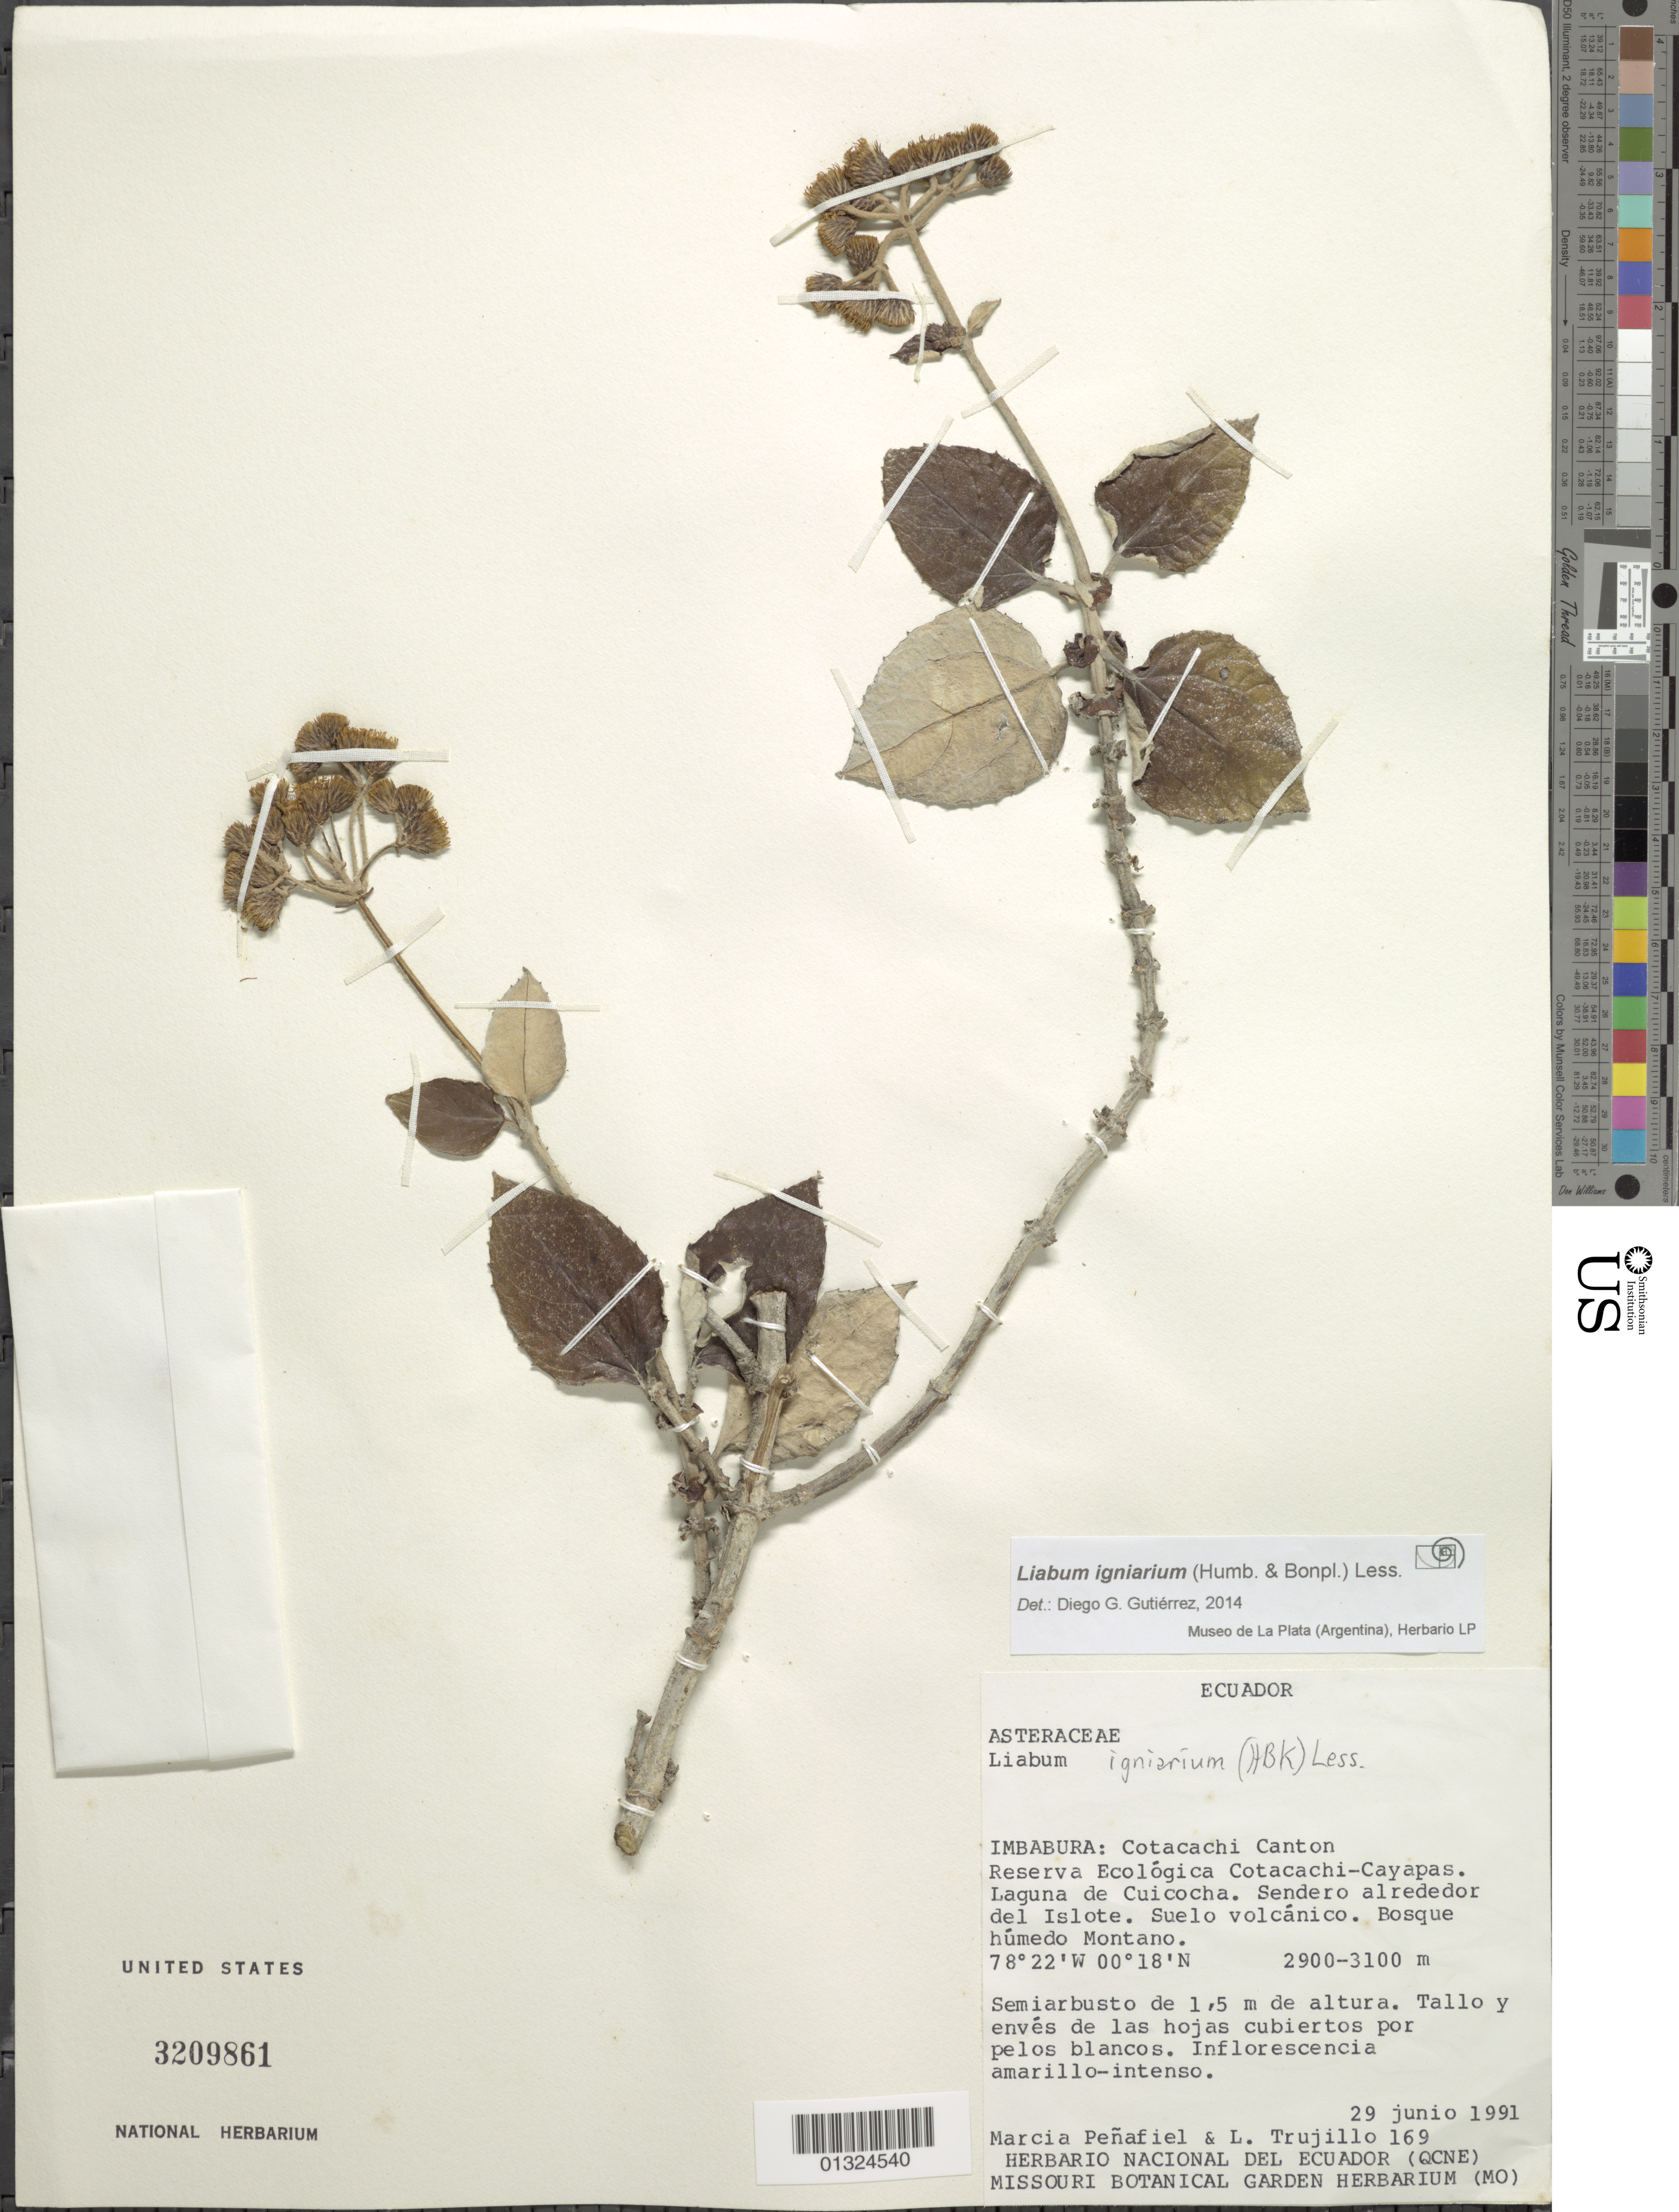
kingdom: Plantae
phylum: Tracheophyta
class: Magnoliopsida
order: Asterales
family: Asteraceae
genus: Liabum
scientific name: Liabum igniarium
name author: Less.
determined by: Gutierrez, D. G.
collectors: M. Penafiel & L. Trujillo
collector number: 169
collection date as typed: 29 June 1991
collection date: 1991-06-29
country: Ecuador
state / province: Imbabura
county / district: Cotacachi Canton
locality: Reserva Ecologica Cotacachi-Cayapas. Laguna de Cuicocha. Sendero alrededor del Islote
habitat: Suelo volcanico; bosque humedo montano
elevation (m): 2900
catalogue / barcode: US 3209861